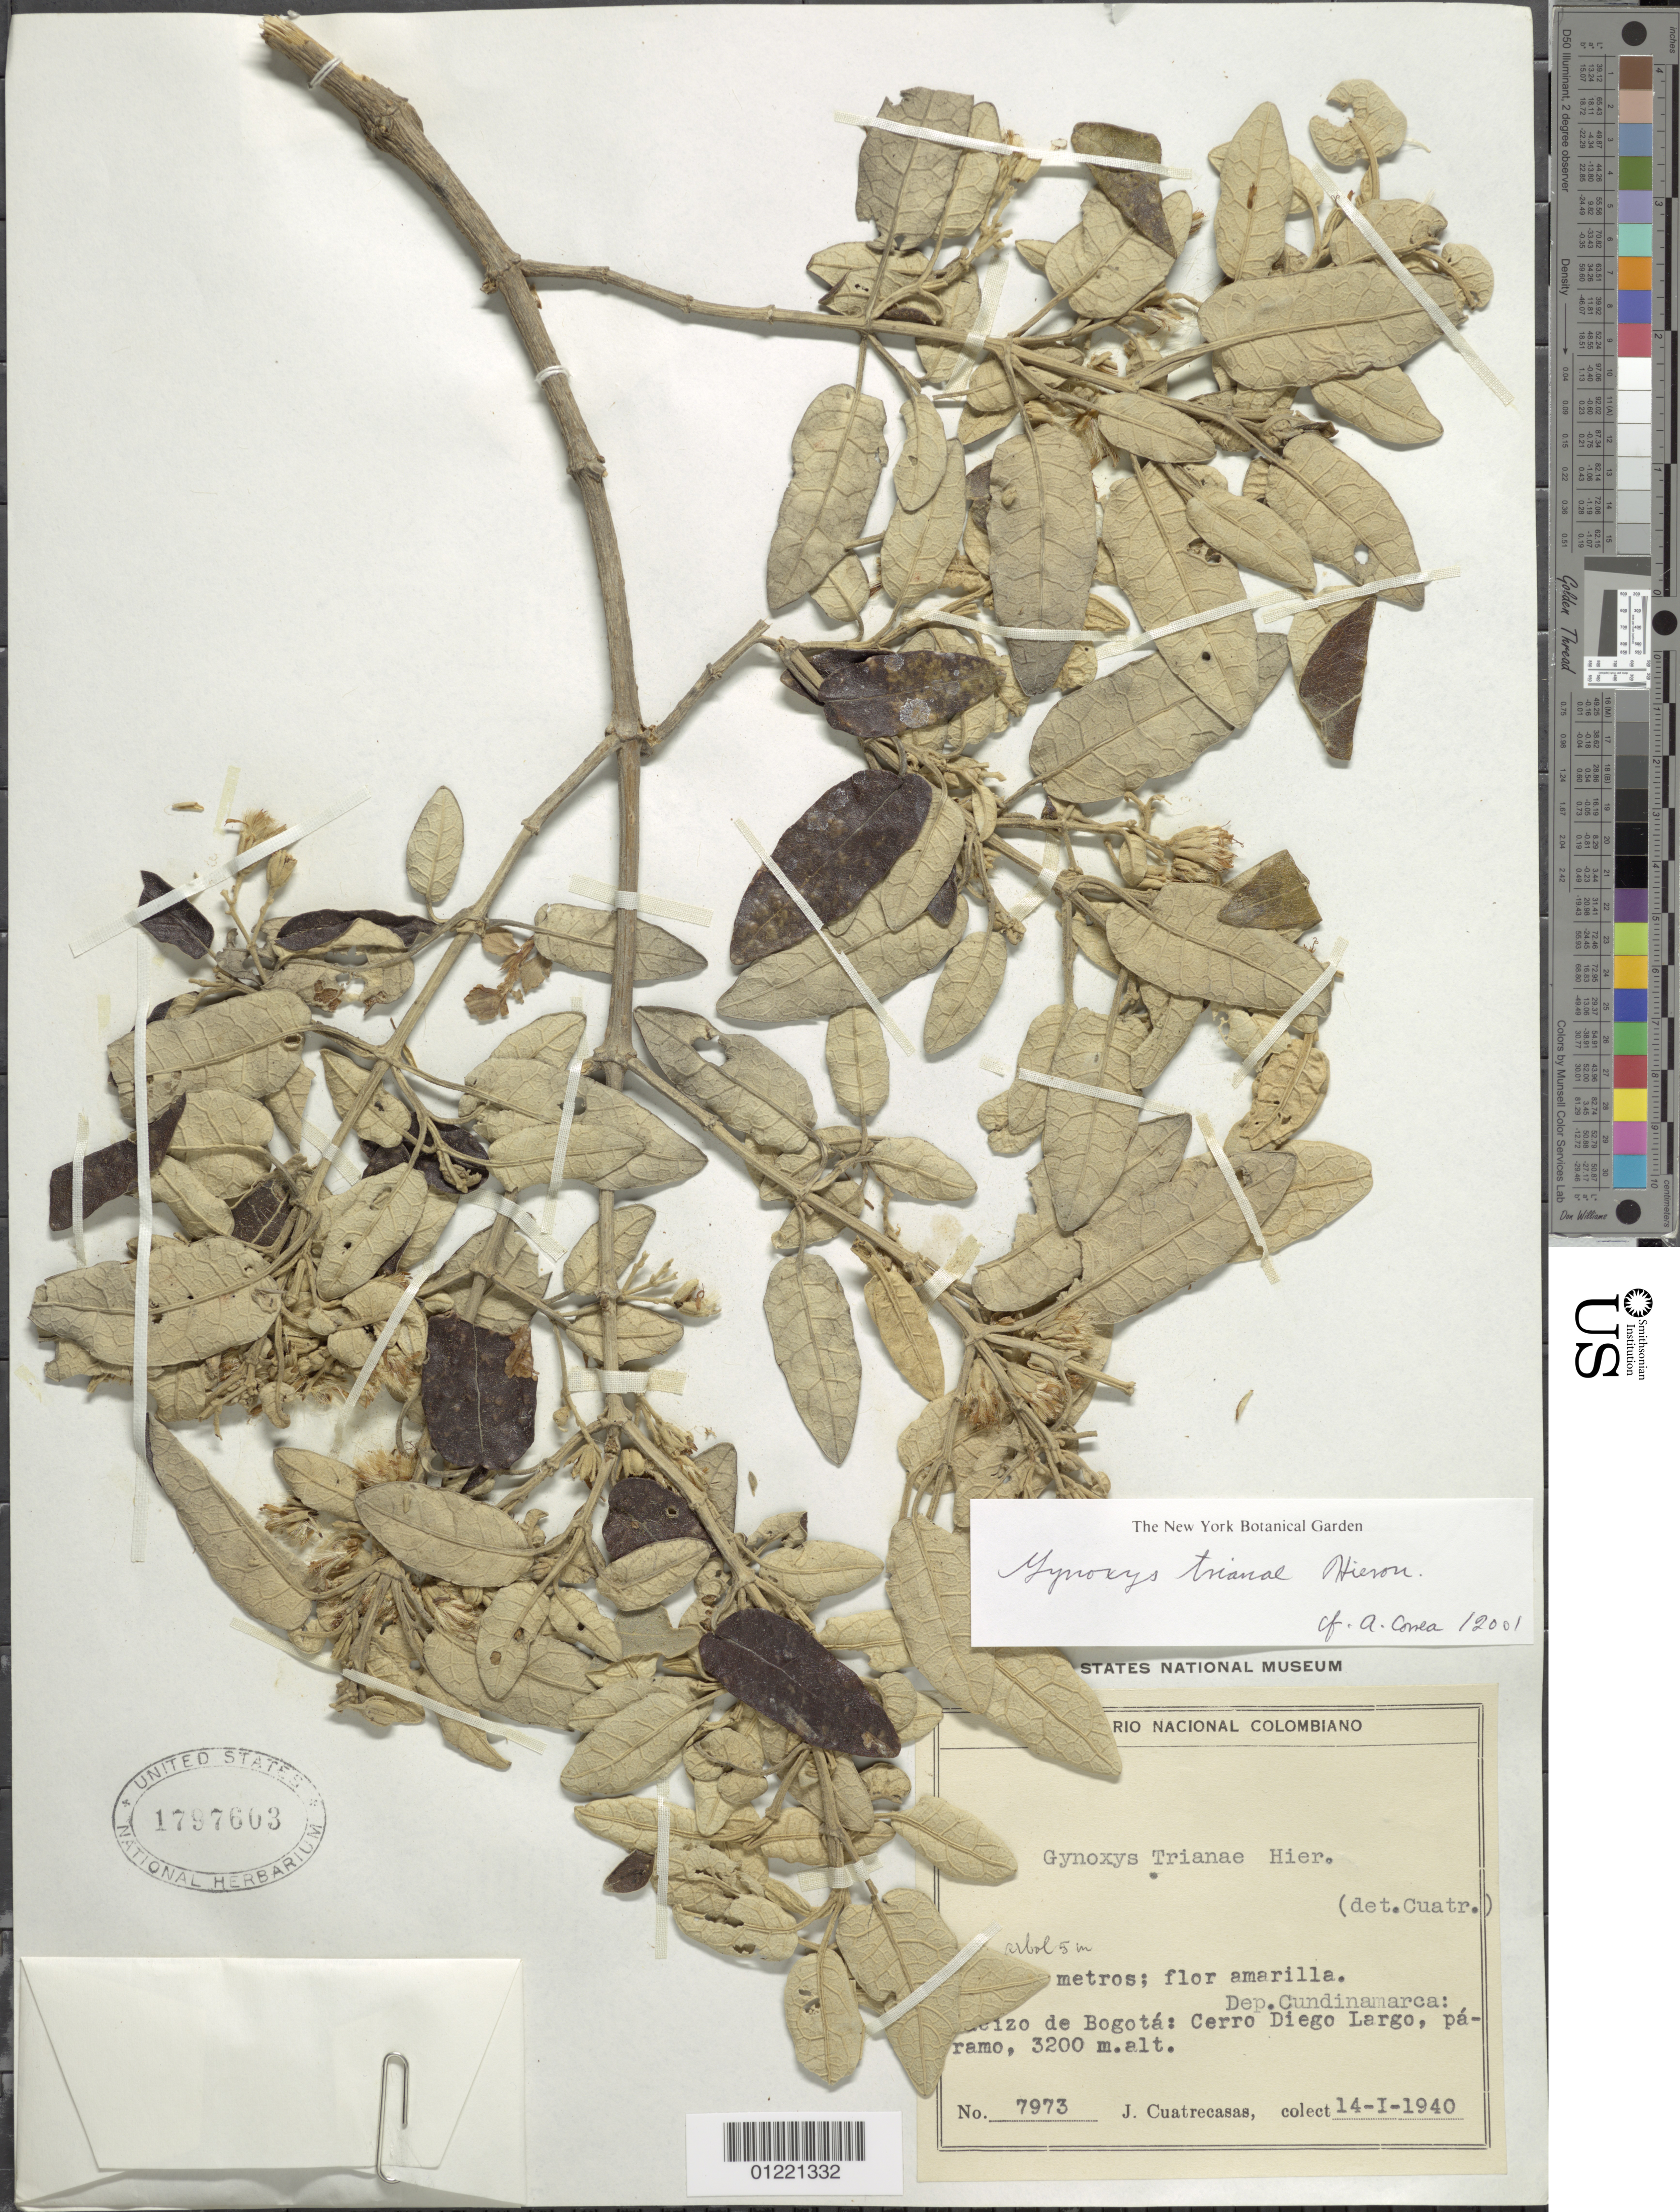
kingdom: Plantae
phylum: Tracheophyta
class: Magnoliopsida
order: Asterales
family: Asteraceae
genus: Gynoxys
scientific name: Gynoxys trianae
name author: Hieron.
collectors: J. Cuatrecasas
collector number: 7973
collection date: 1940-01-14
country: Colombia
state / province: Cundinamarca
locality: Macizo de Bogotá: Cerro Diego Largo.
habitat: paramo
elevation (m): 3200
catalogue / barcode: US 1797603